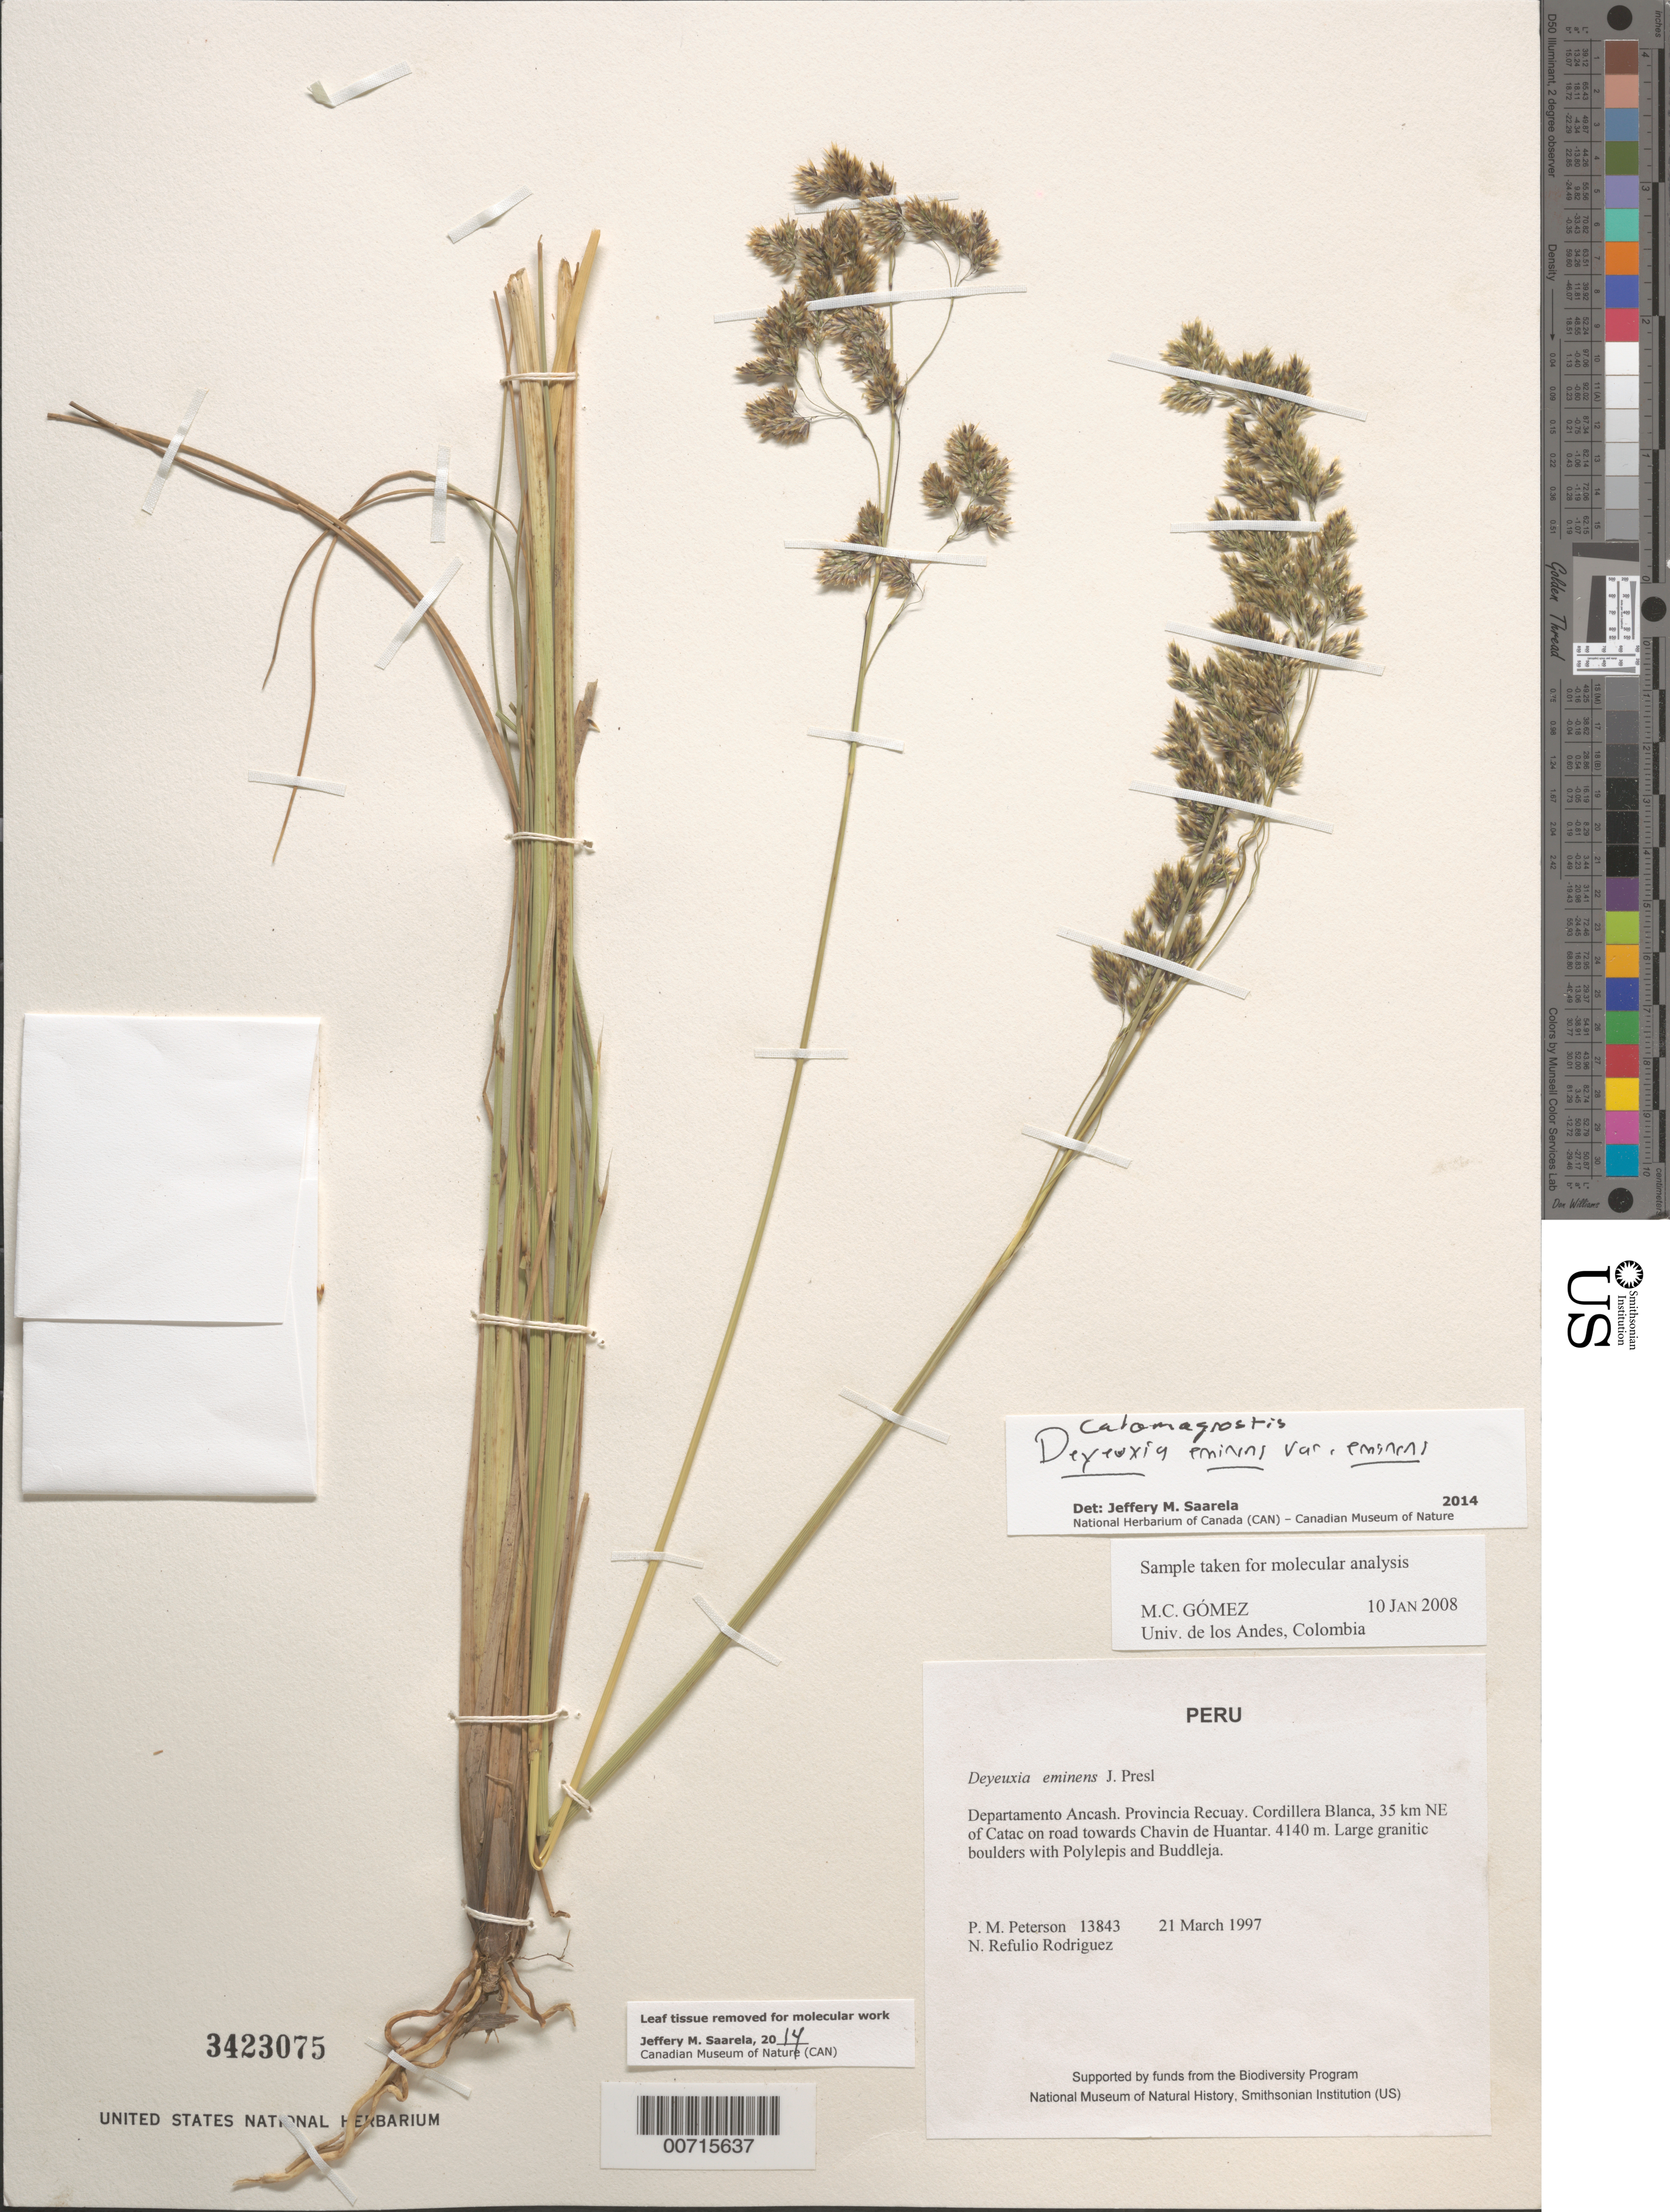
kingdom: Plantae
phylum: Tracheophyta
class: Liliopsida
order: Poales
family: Poaceae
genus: Calamagrostis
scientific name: Calamagrostis eminens var. eminens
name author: (J. Presl) Steud.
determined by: Saarela, J. M., (CAN), Canadian Museum of Nature (CANADA)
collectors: P. M. Peterson & N. Refulio-Rodríguez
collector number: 13843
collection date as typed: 21 Mar 1997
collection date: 1997-03-21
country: Peru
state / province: Ancash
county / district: Recuay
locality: Cordillera Blanca, 35 km NE of Catac on road towards Chavin de Huantar.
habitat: Large granitic boulders with Polylepis and Buddleja.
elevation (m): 4140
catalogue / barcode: US 3423075